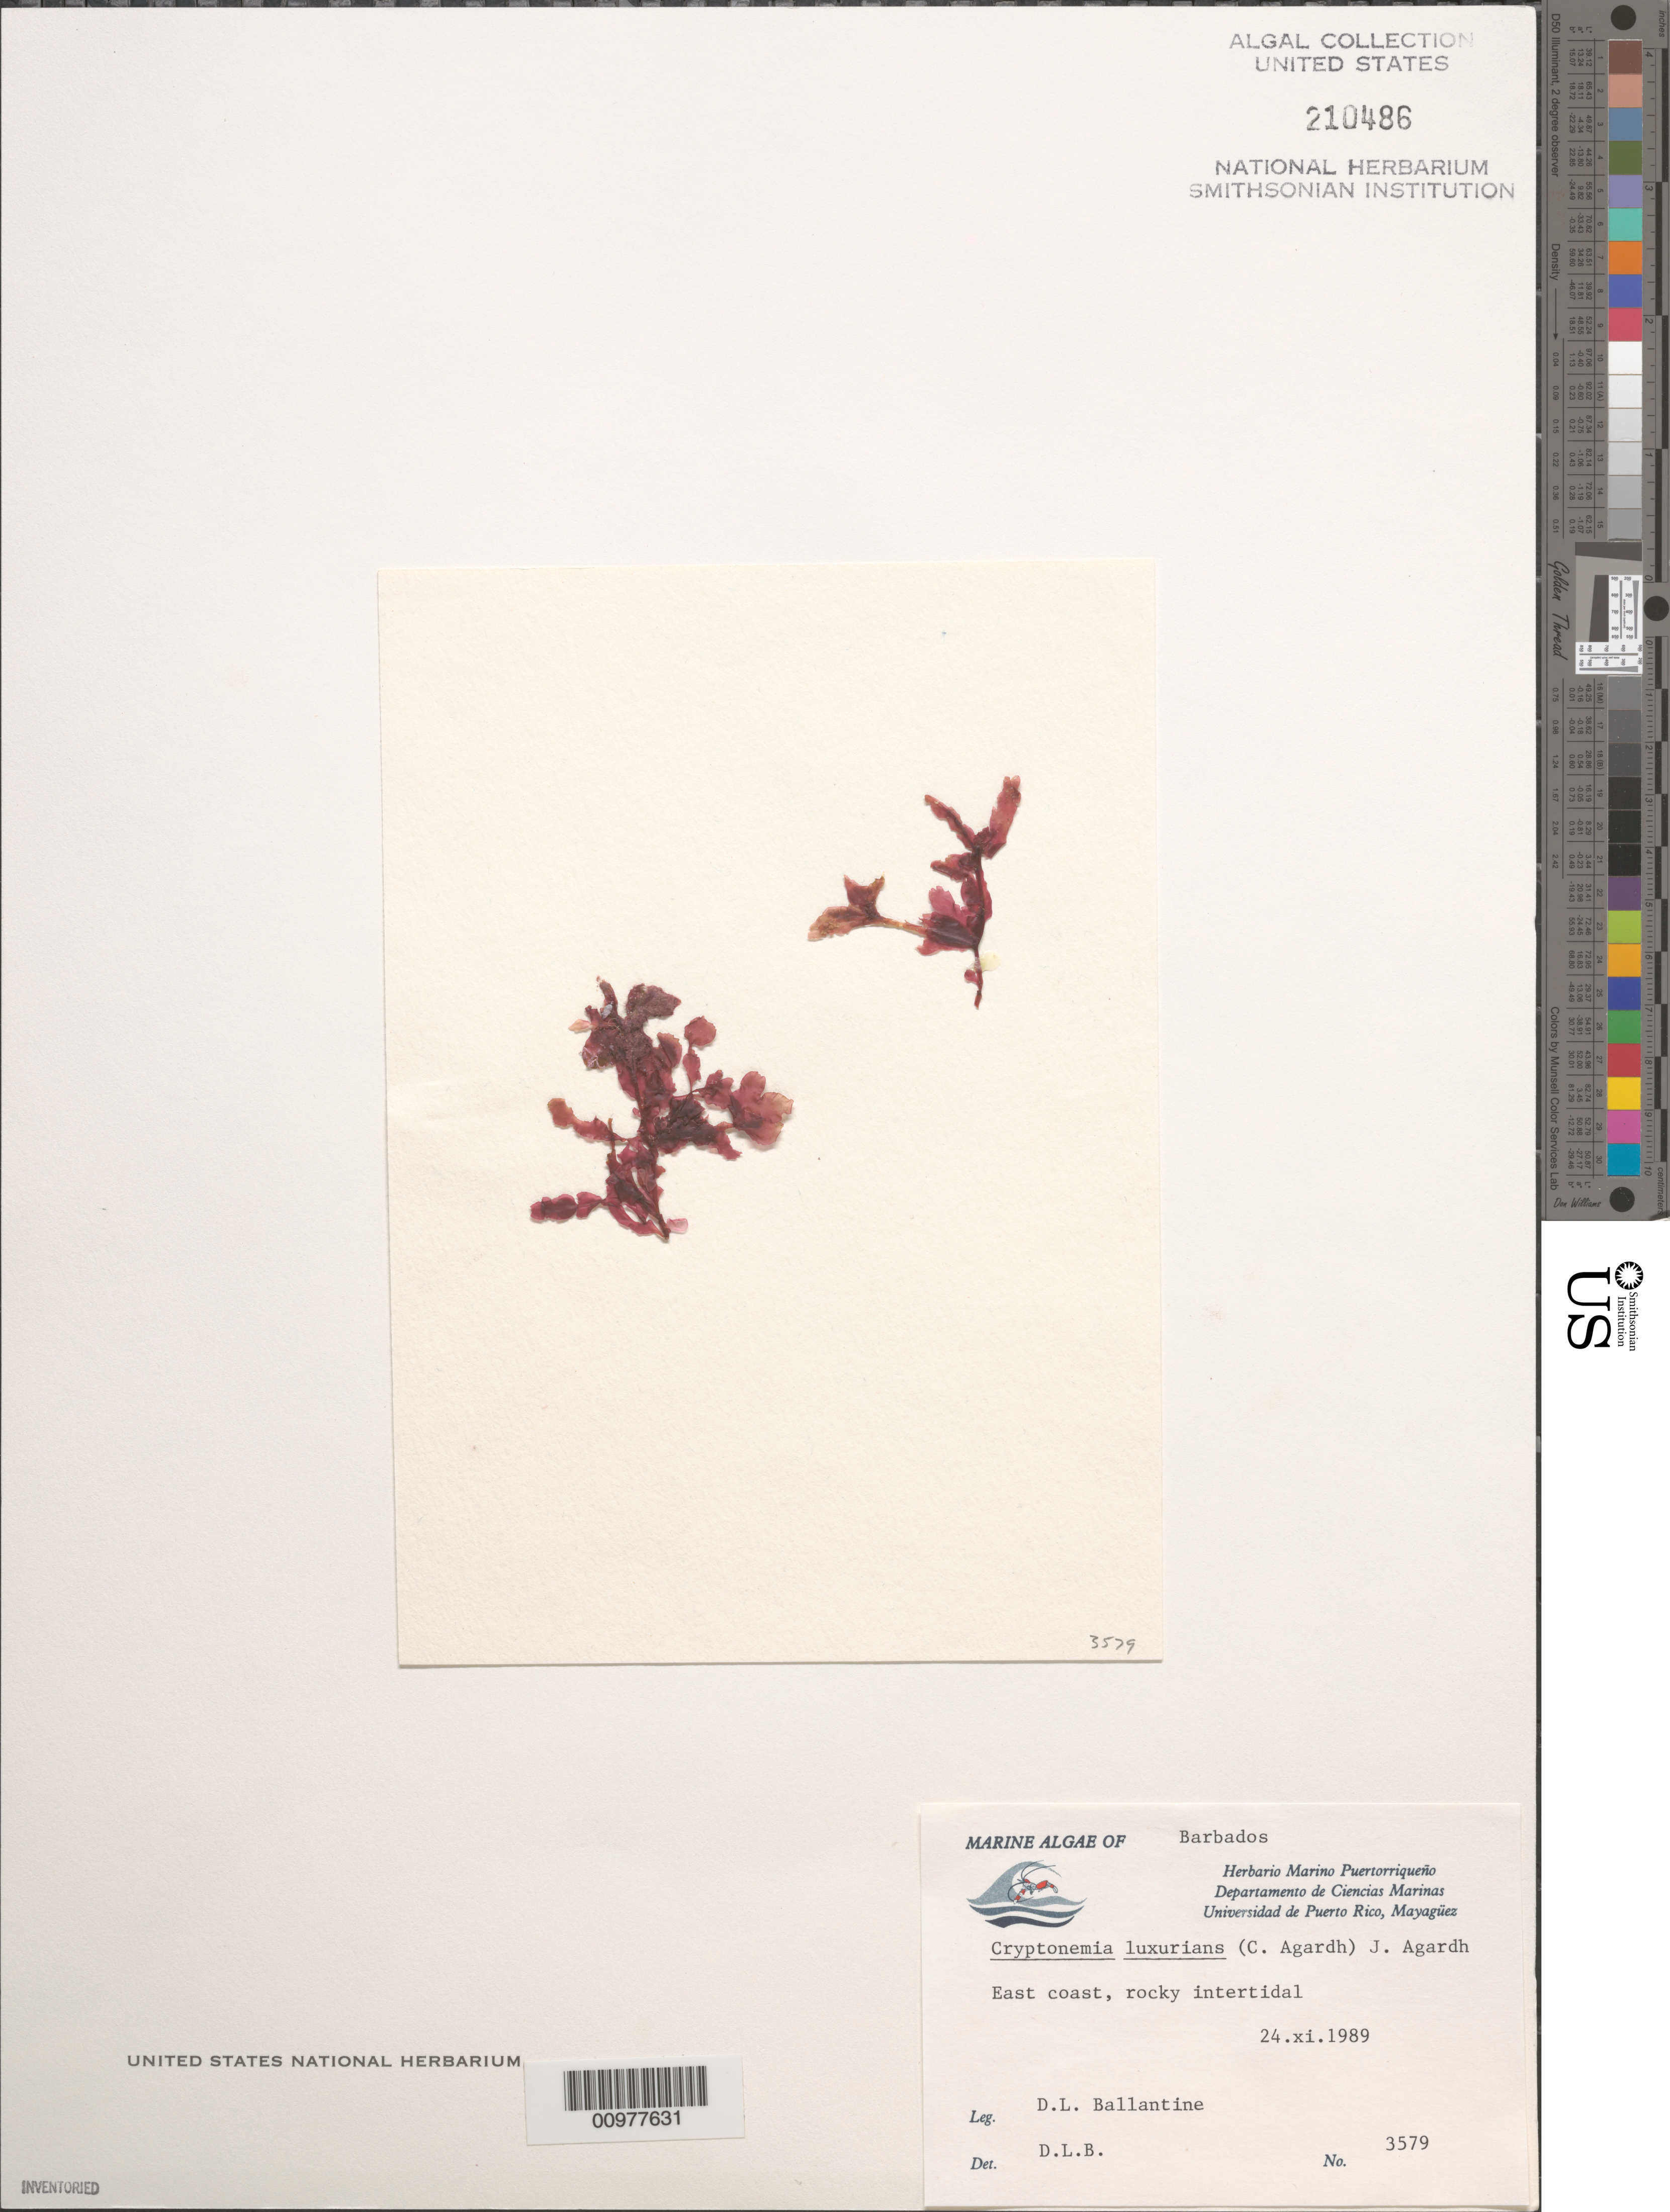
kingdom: Plantae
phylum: Rhodophyta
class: Florideophyceae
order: Halymeniales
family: Halymeniaceae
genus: Cryptonemia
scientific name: Cryptonemia seminervis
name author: (C. Agardh) J. Agardh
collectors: D.L. Ballantine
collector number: DLB 3579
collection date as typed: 24 Nov 1989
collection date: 1989-11-24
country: Barbados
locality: East coast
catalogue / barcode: US 210486